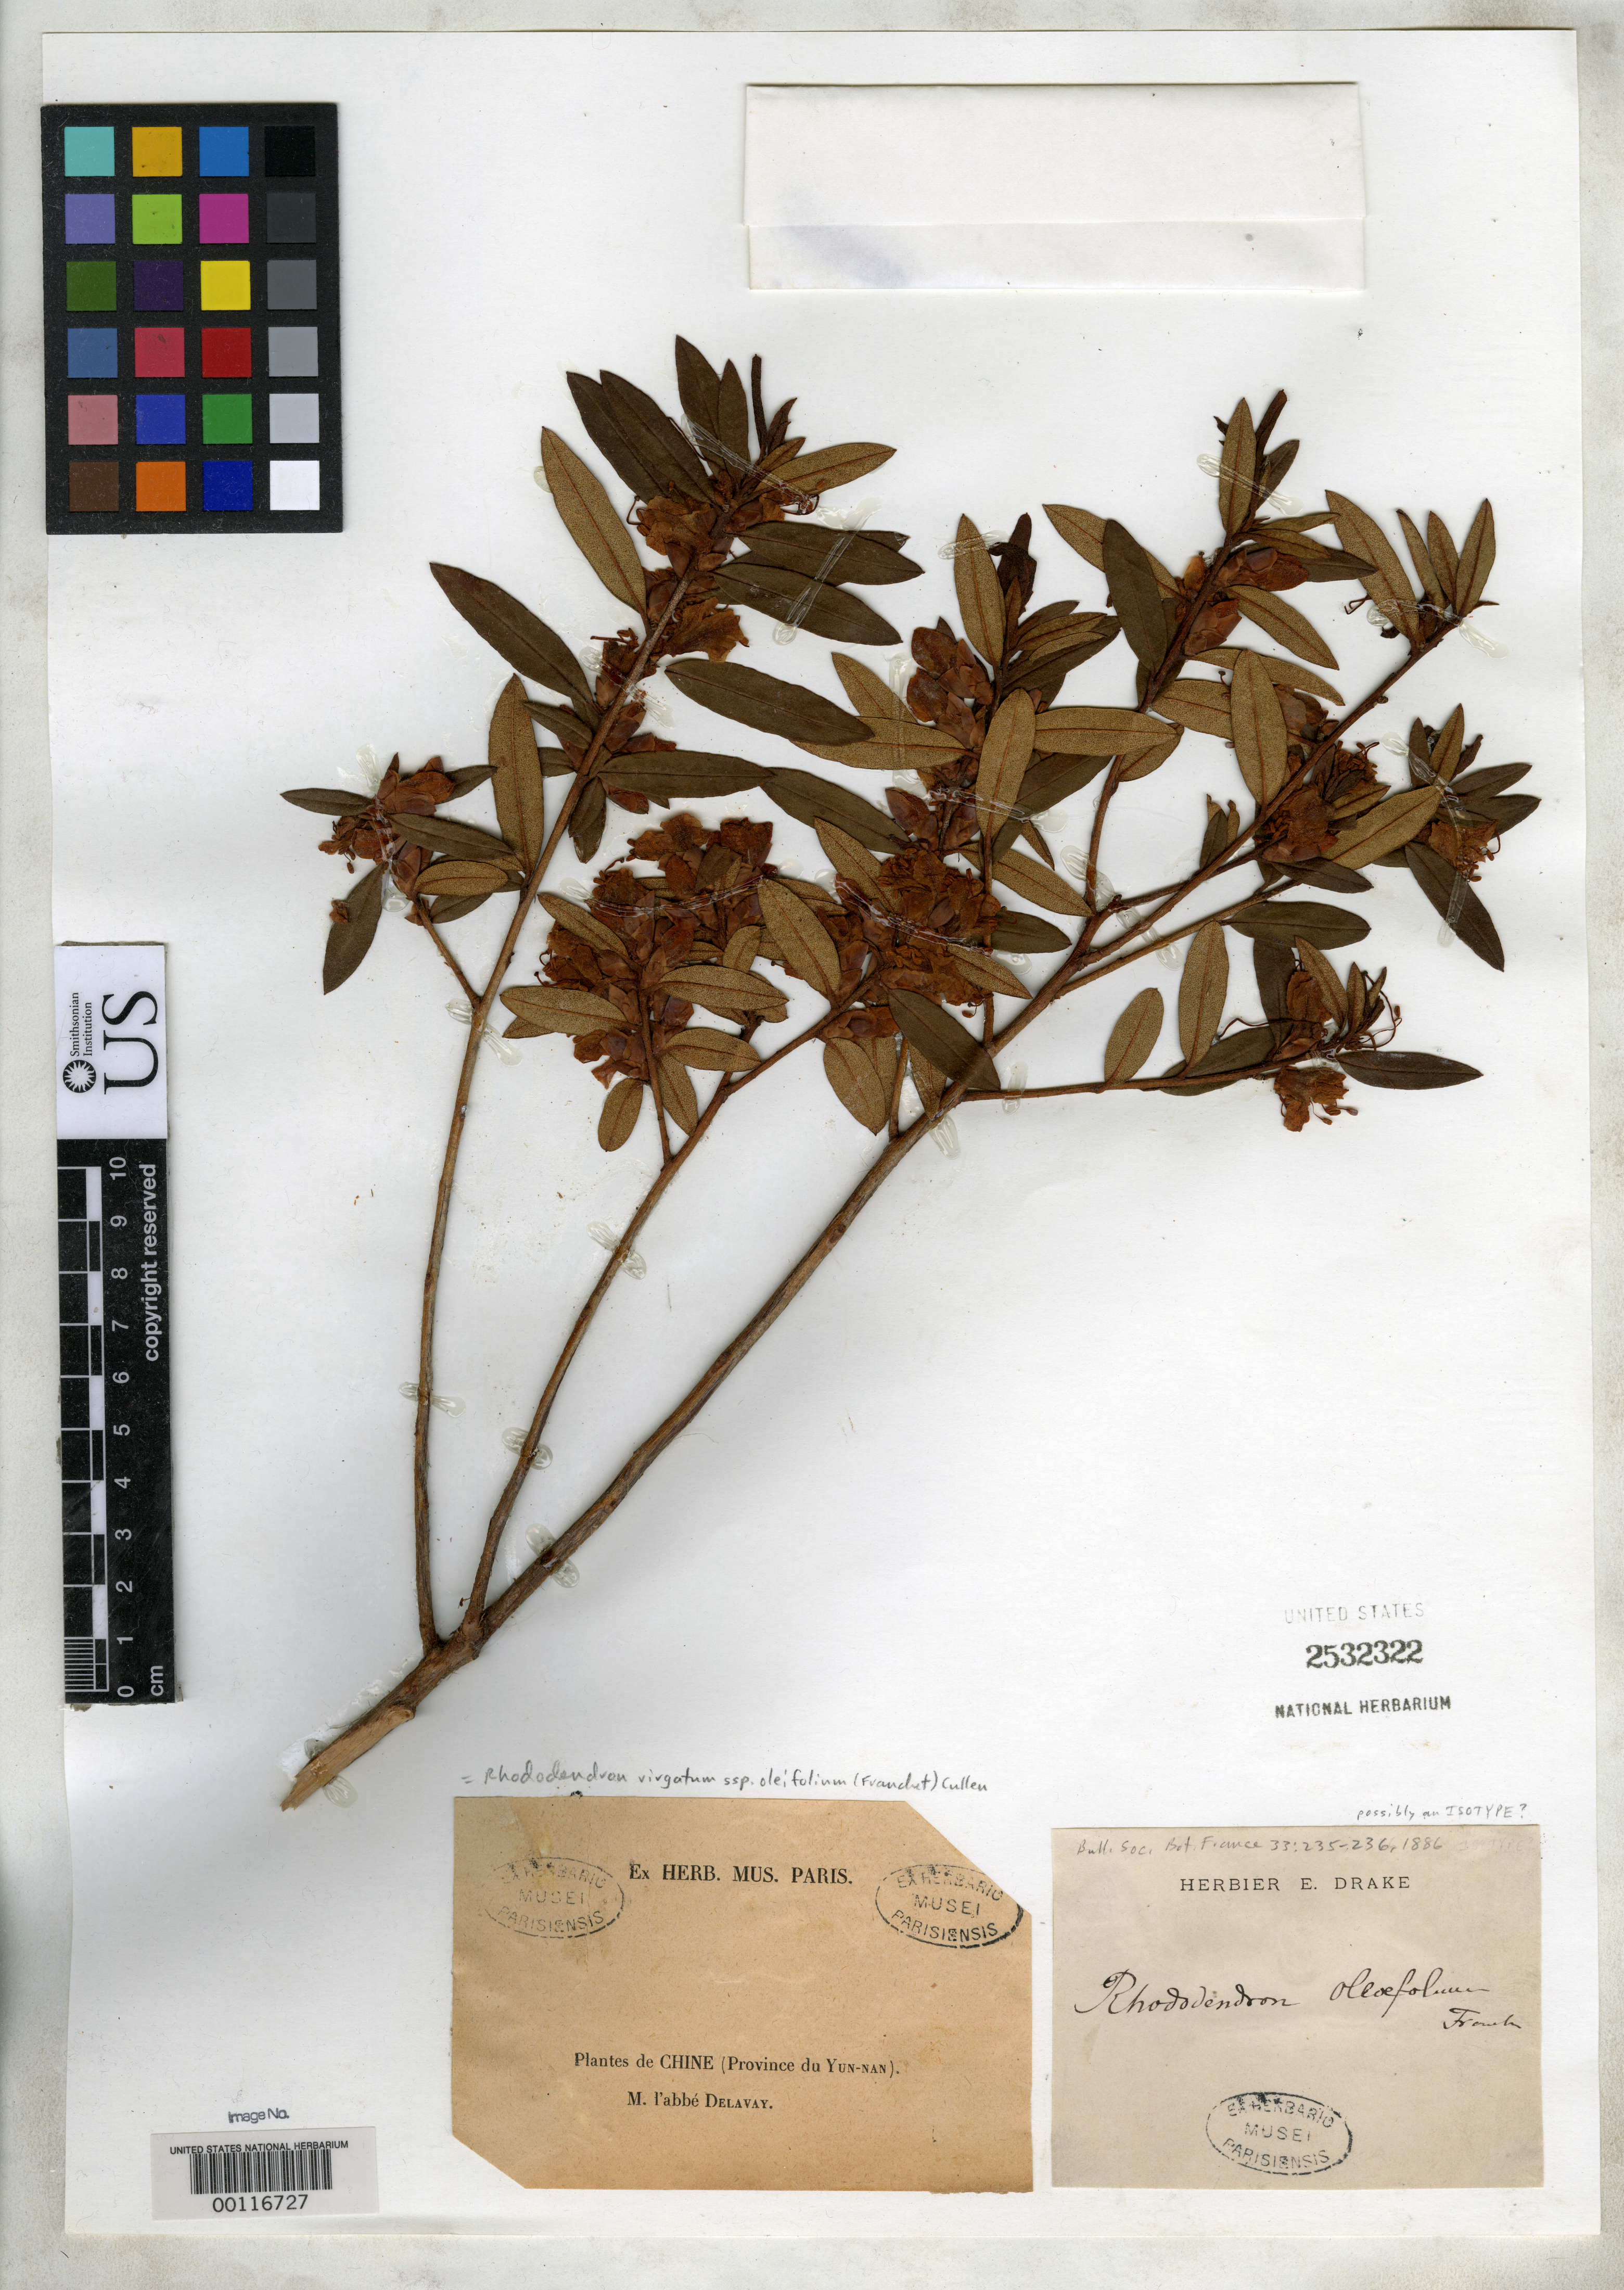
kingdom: Plantae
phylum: Tracheophyta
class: Magnoliopsida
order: Ericales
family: Ericaceae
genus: Rhododendron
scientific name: Rhododendron oleifolium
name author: Franch.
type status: Isotype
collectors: P. Delavay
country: China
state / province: Yunnan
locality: In montibus Circa Tali-fou.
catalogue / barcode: US 2532322